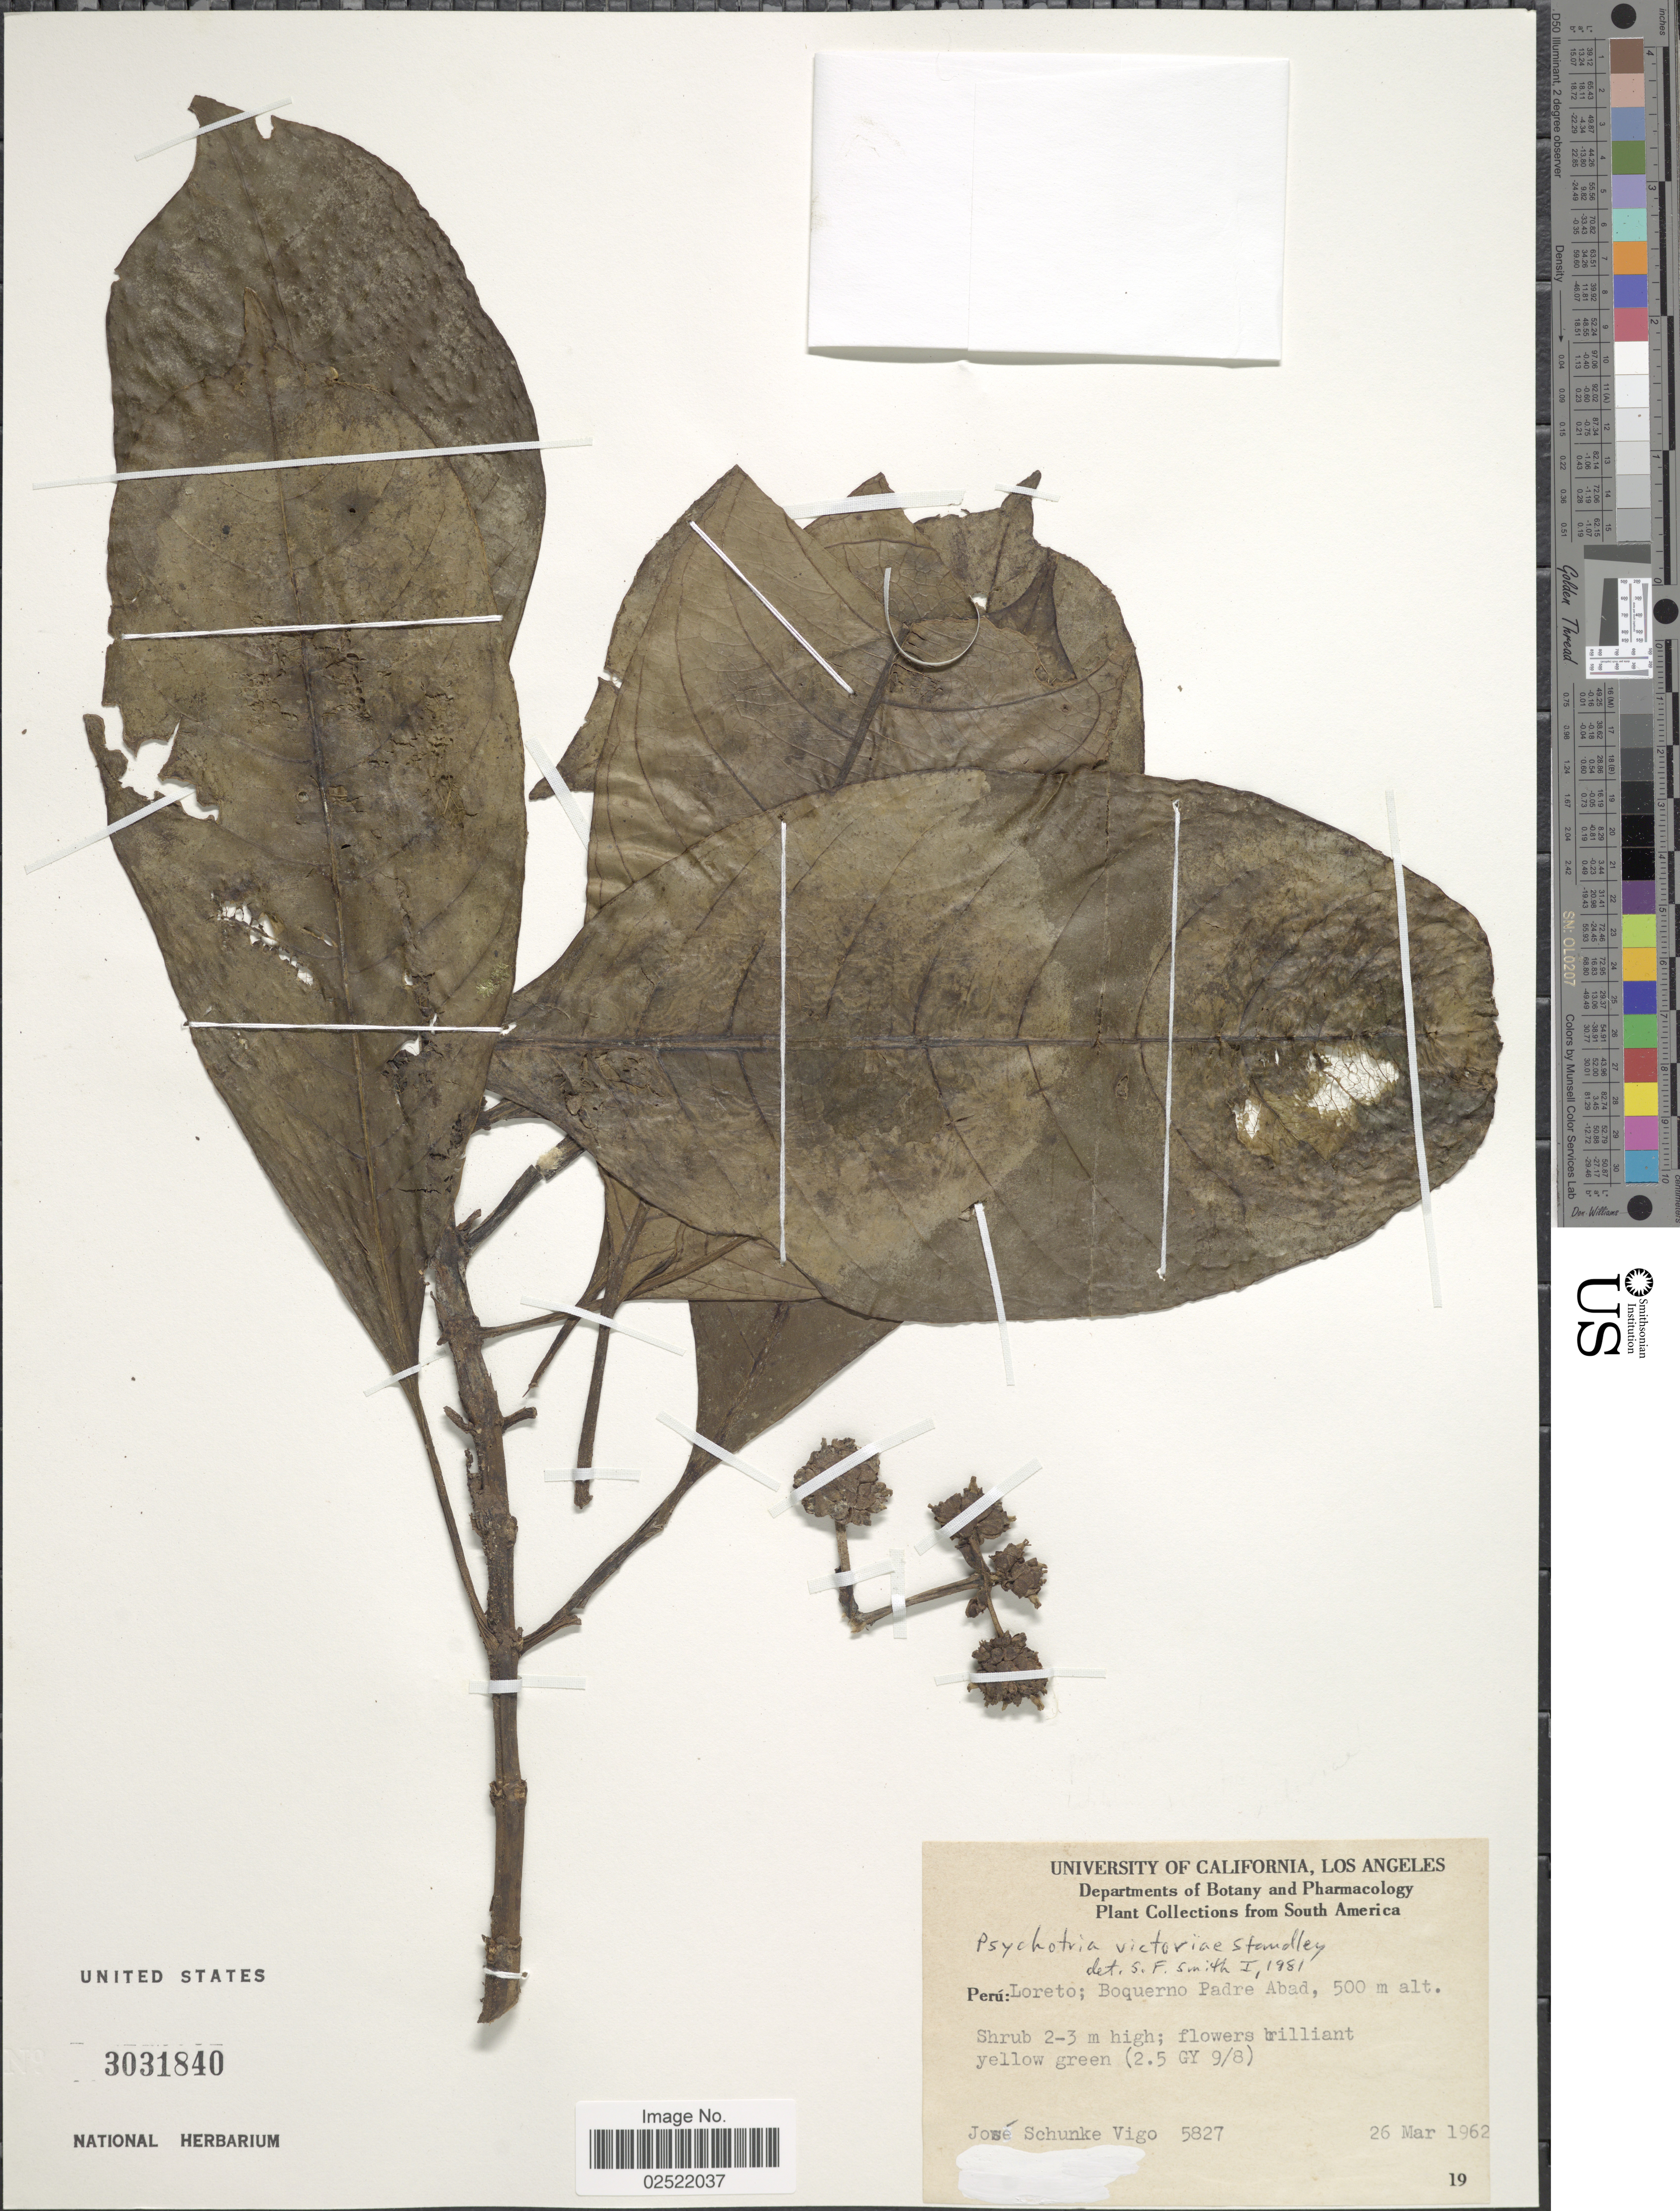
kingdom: Plantae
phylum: Tracheophyta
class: Magnoliopsida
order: Gentianales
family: Rubiaceae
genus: Psychotria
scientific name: Psychotria victoriae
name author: Standl.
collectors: J. Schunke Vigo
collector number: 5827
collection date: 1962-03-26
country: Peru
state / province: Loreto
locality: Boquerno Padre Abad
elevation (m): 500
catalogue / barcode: US 3031840